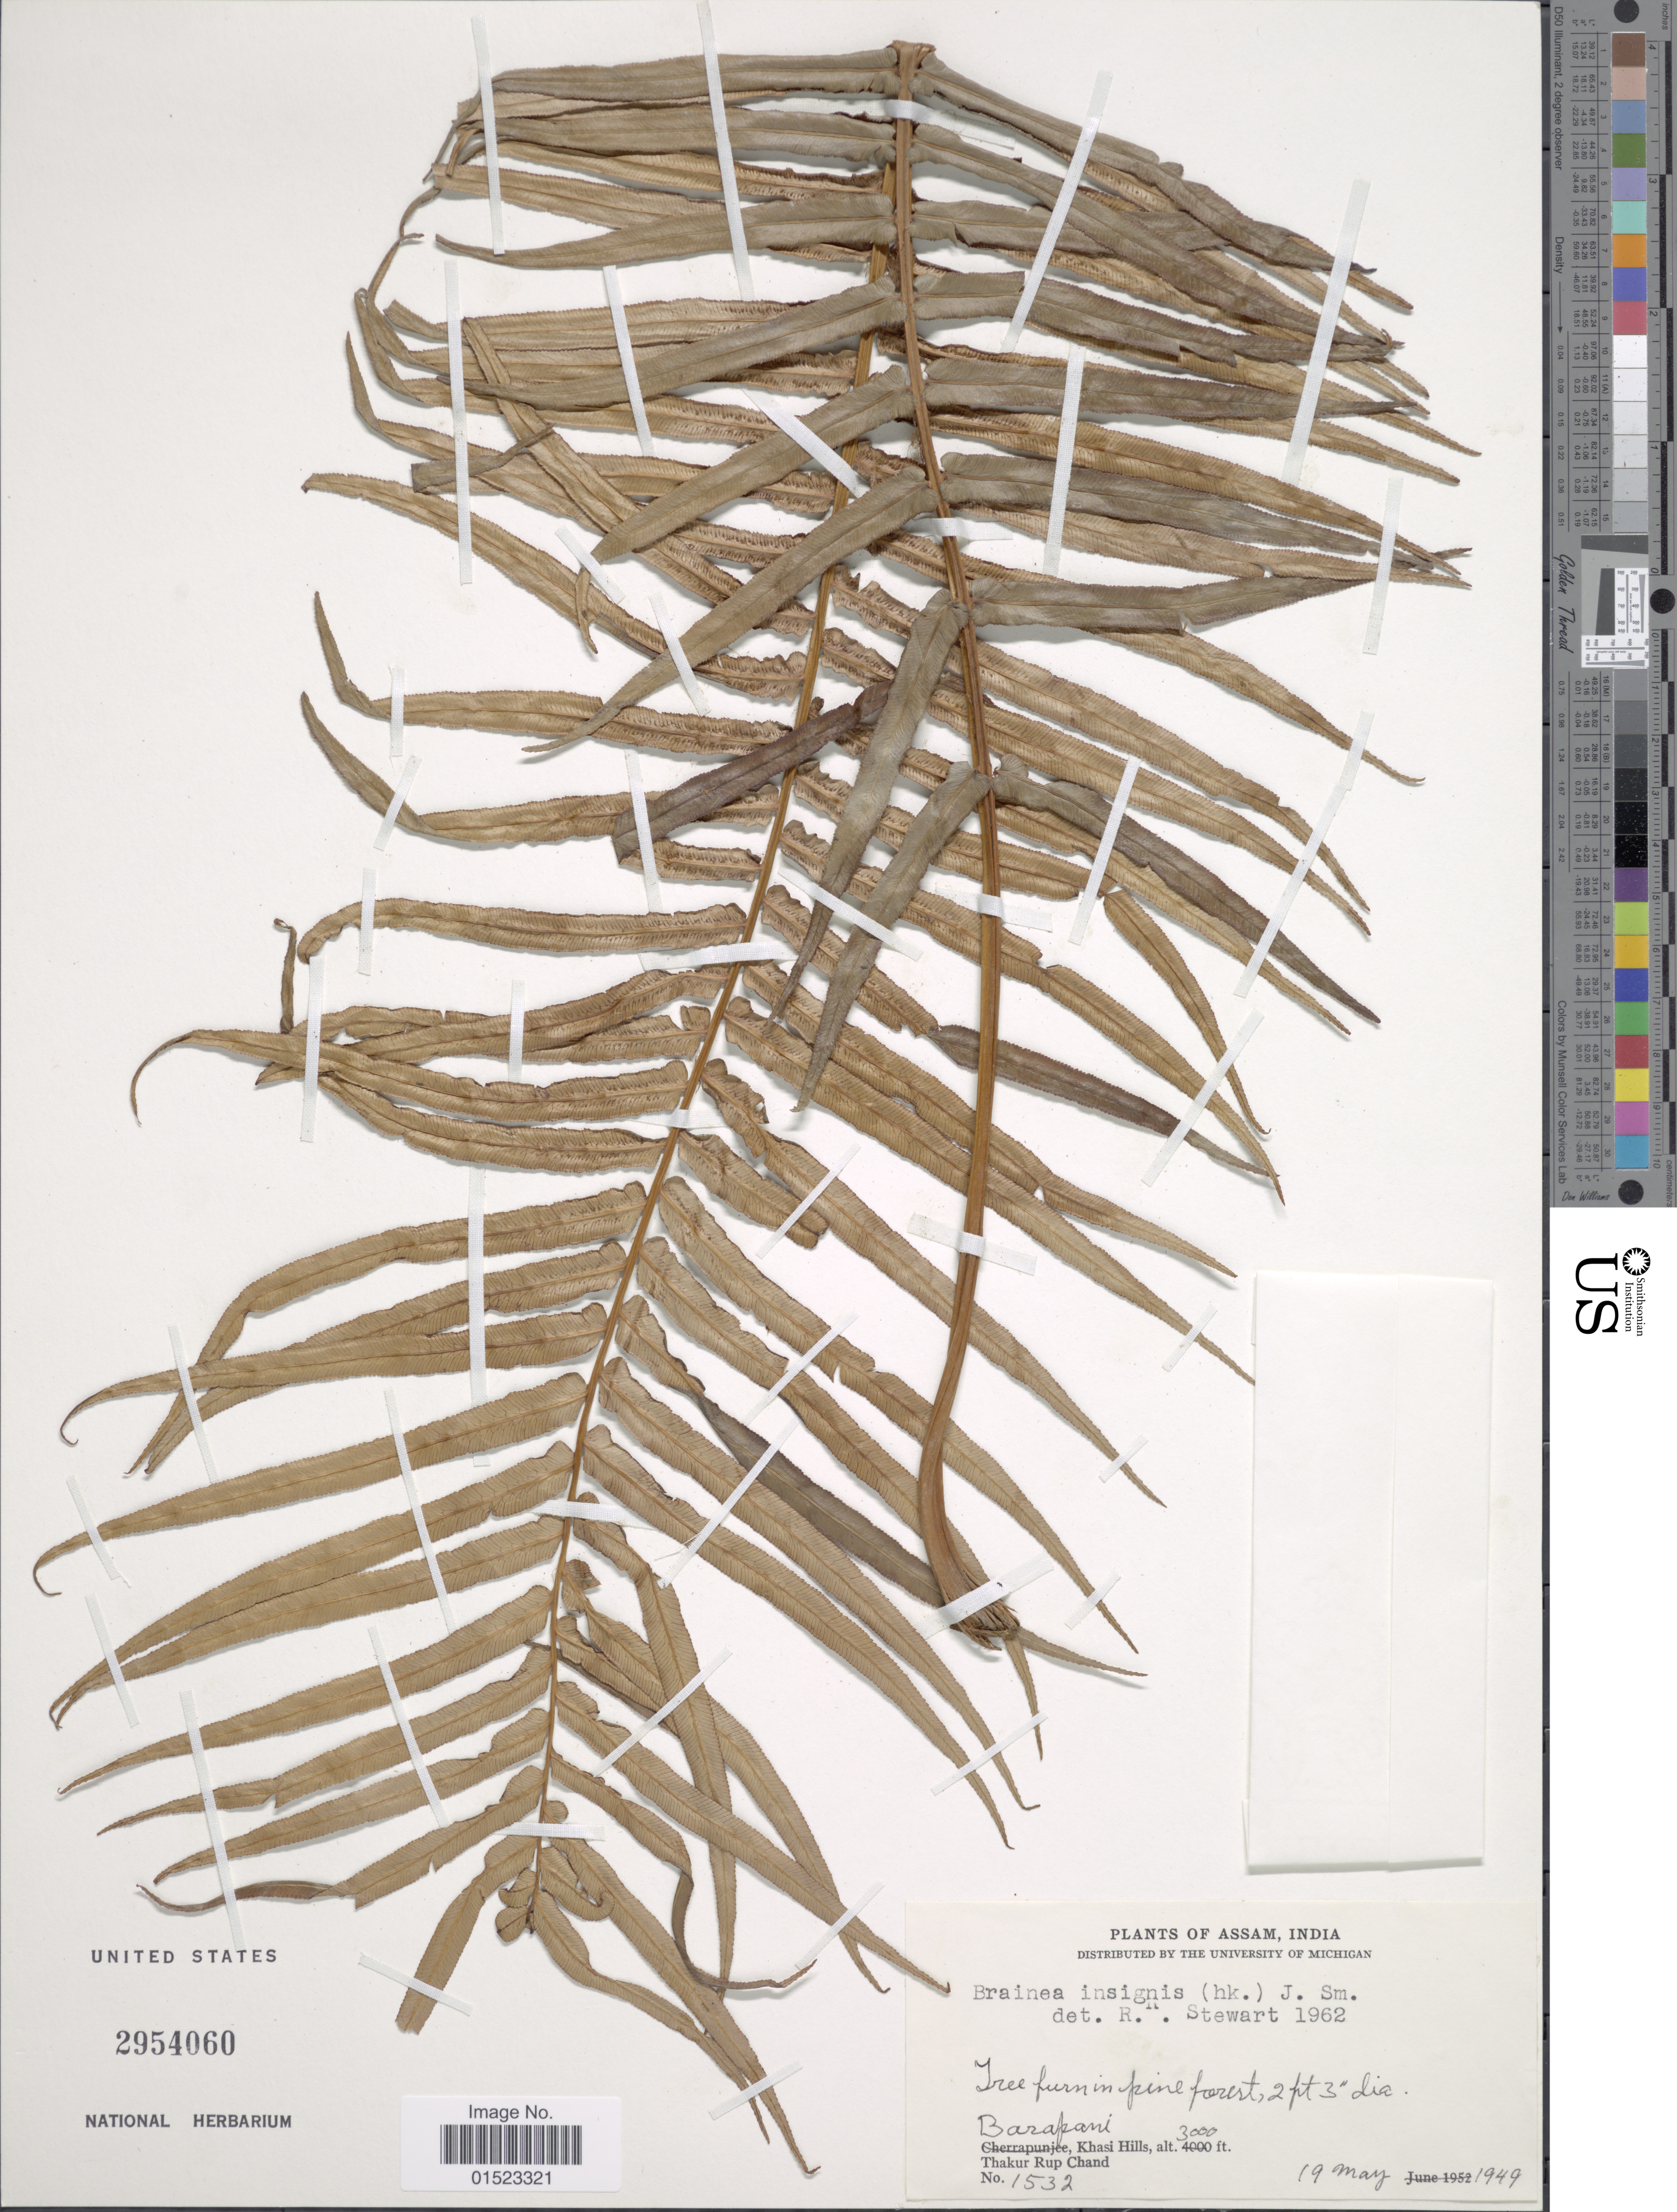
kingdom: Plantae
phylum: Tracheophyta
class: Polypodiopsida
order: Polypodiales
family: Blechnaceae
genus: Brainea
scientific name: Brainea insignis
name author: (Hook.) J. Sm.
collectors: T. R. Chand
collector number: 1532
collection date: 1949-05-19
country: India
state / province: Meghalaya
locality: Barapani, Khasi Hills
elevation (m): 914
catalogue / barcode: US 2954060